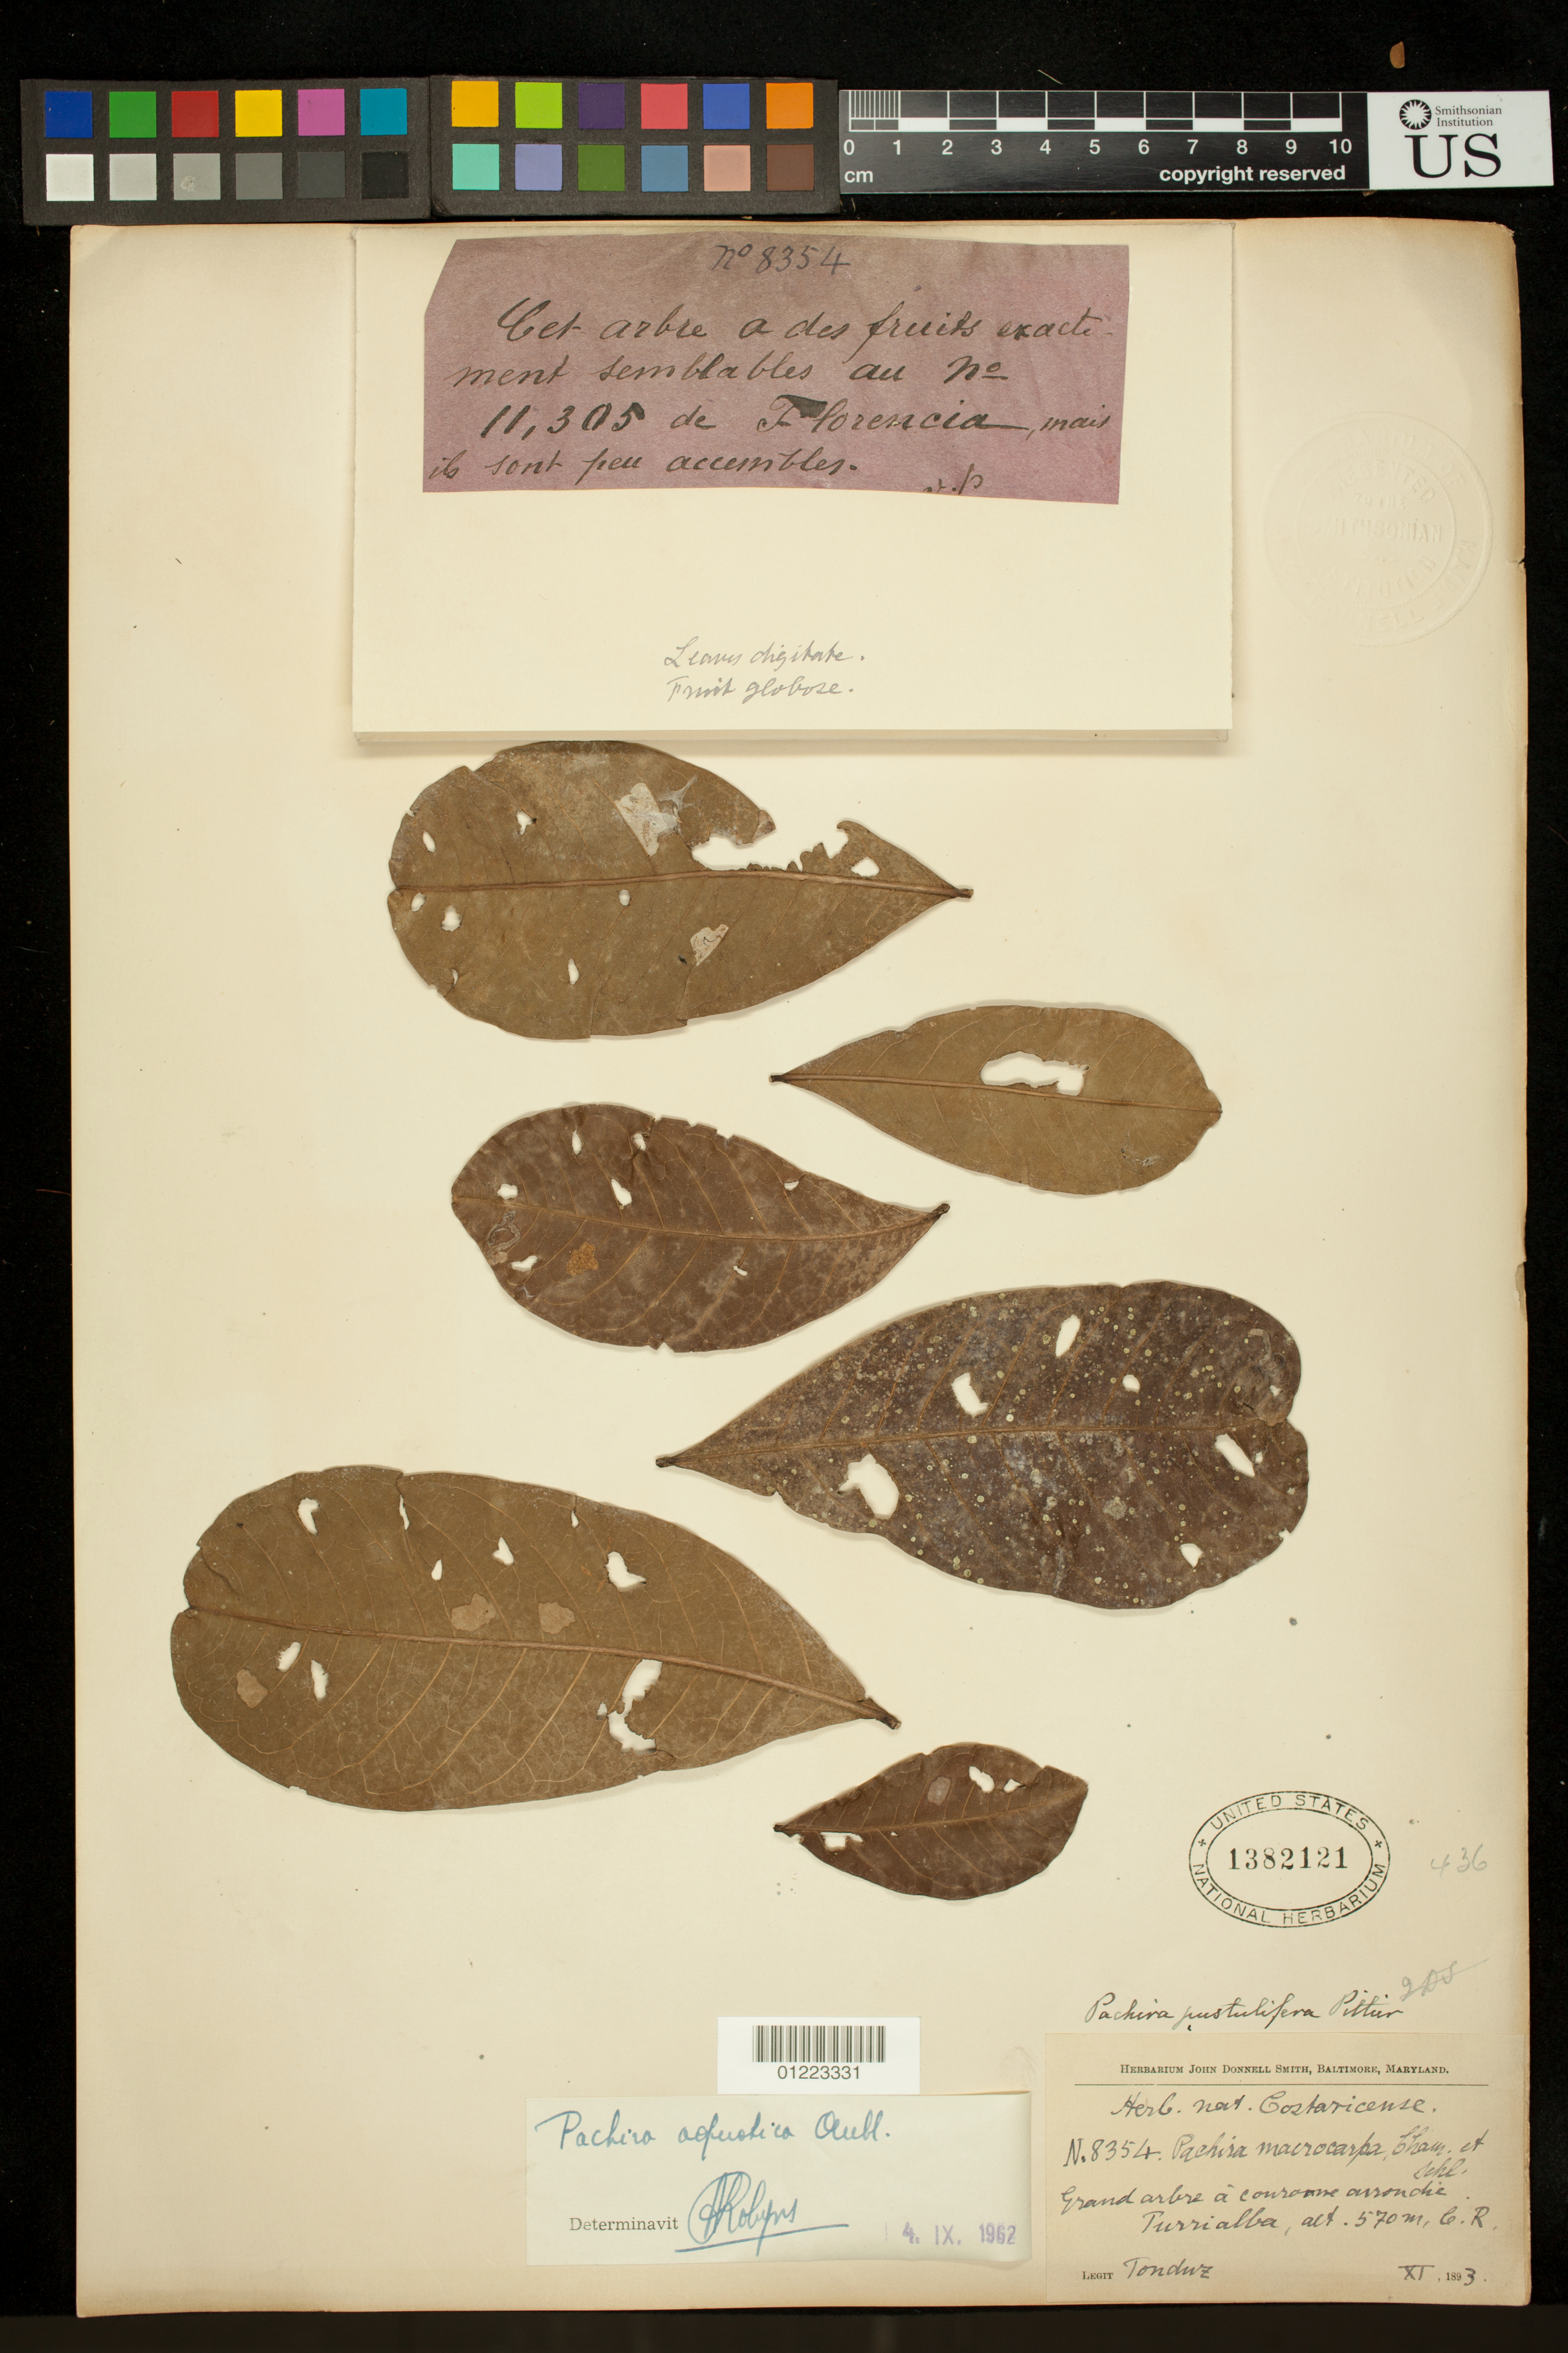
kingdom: Plantae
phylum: Tracheophyta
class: Magnoliopsida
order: Malvales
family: Malvaceae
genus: Pachira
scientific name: Pachira aquatica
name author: Aubl.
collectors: A. Tonduz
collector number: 8354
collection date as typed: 1893-11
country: Costa Rica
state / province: Cartago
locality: Turrialba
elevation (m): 570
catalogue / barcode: US 1382121